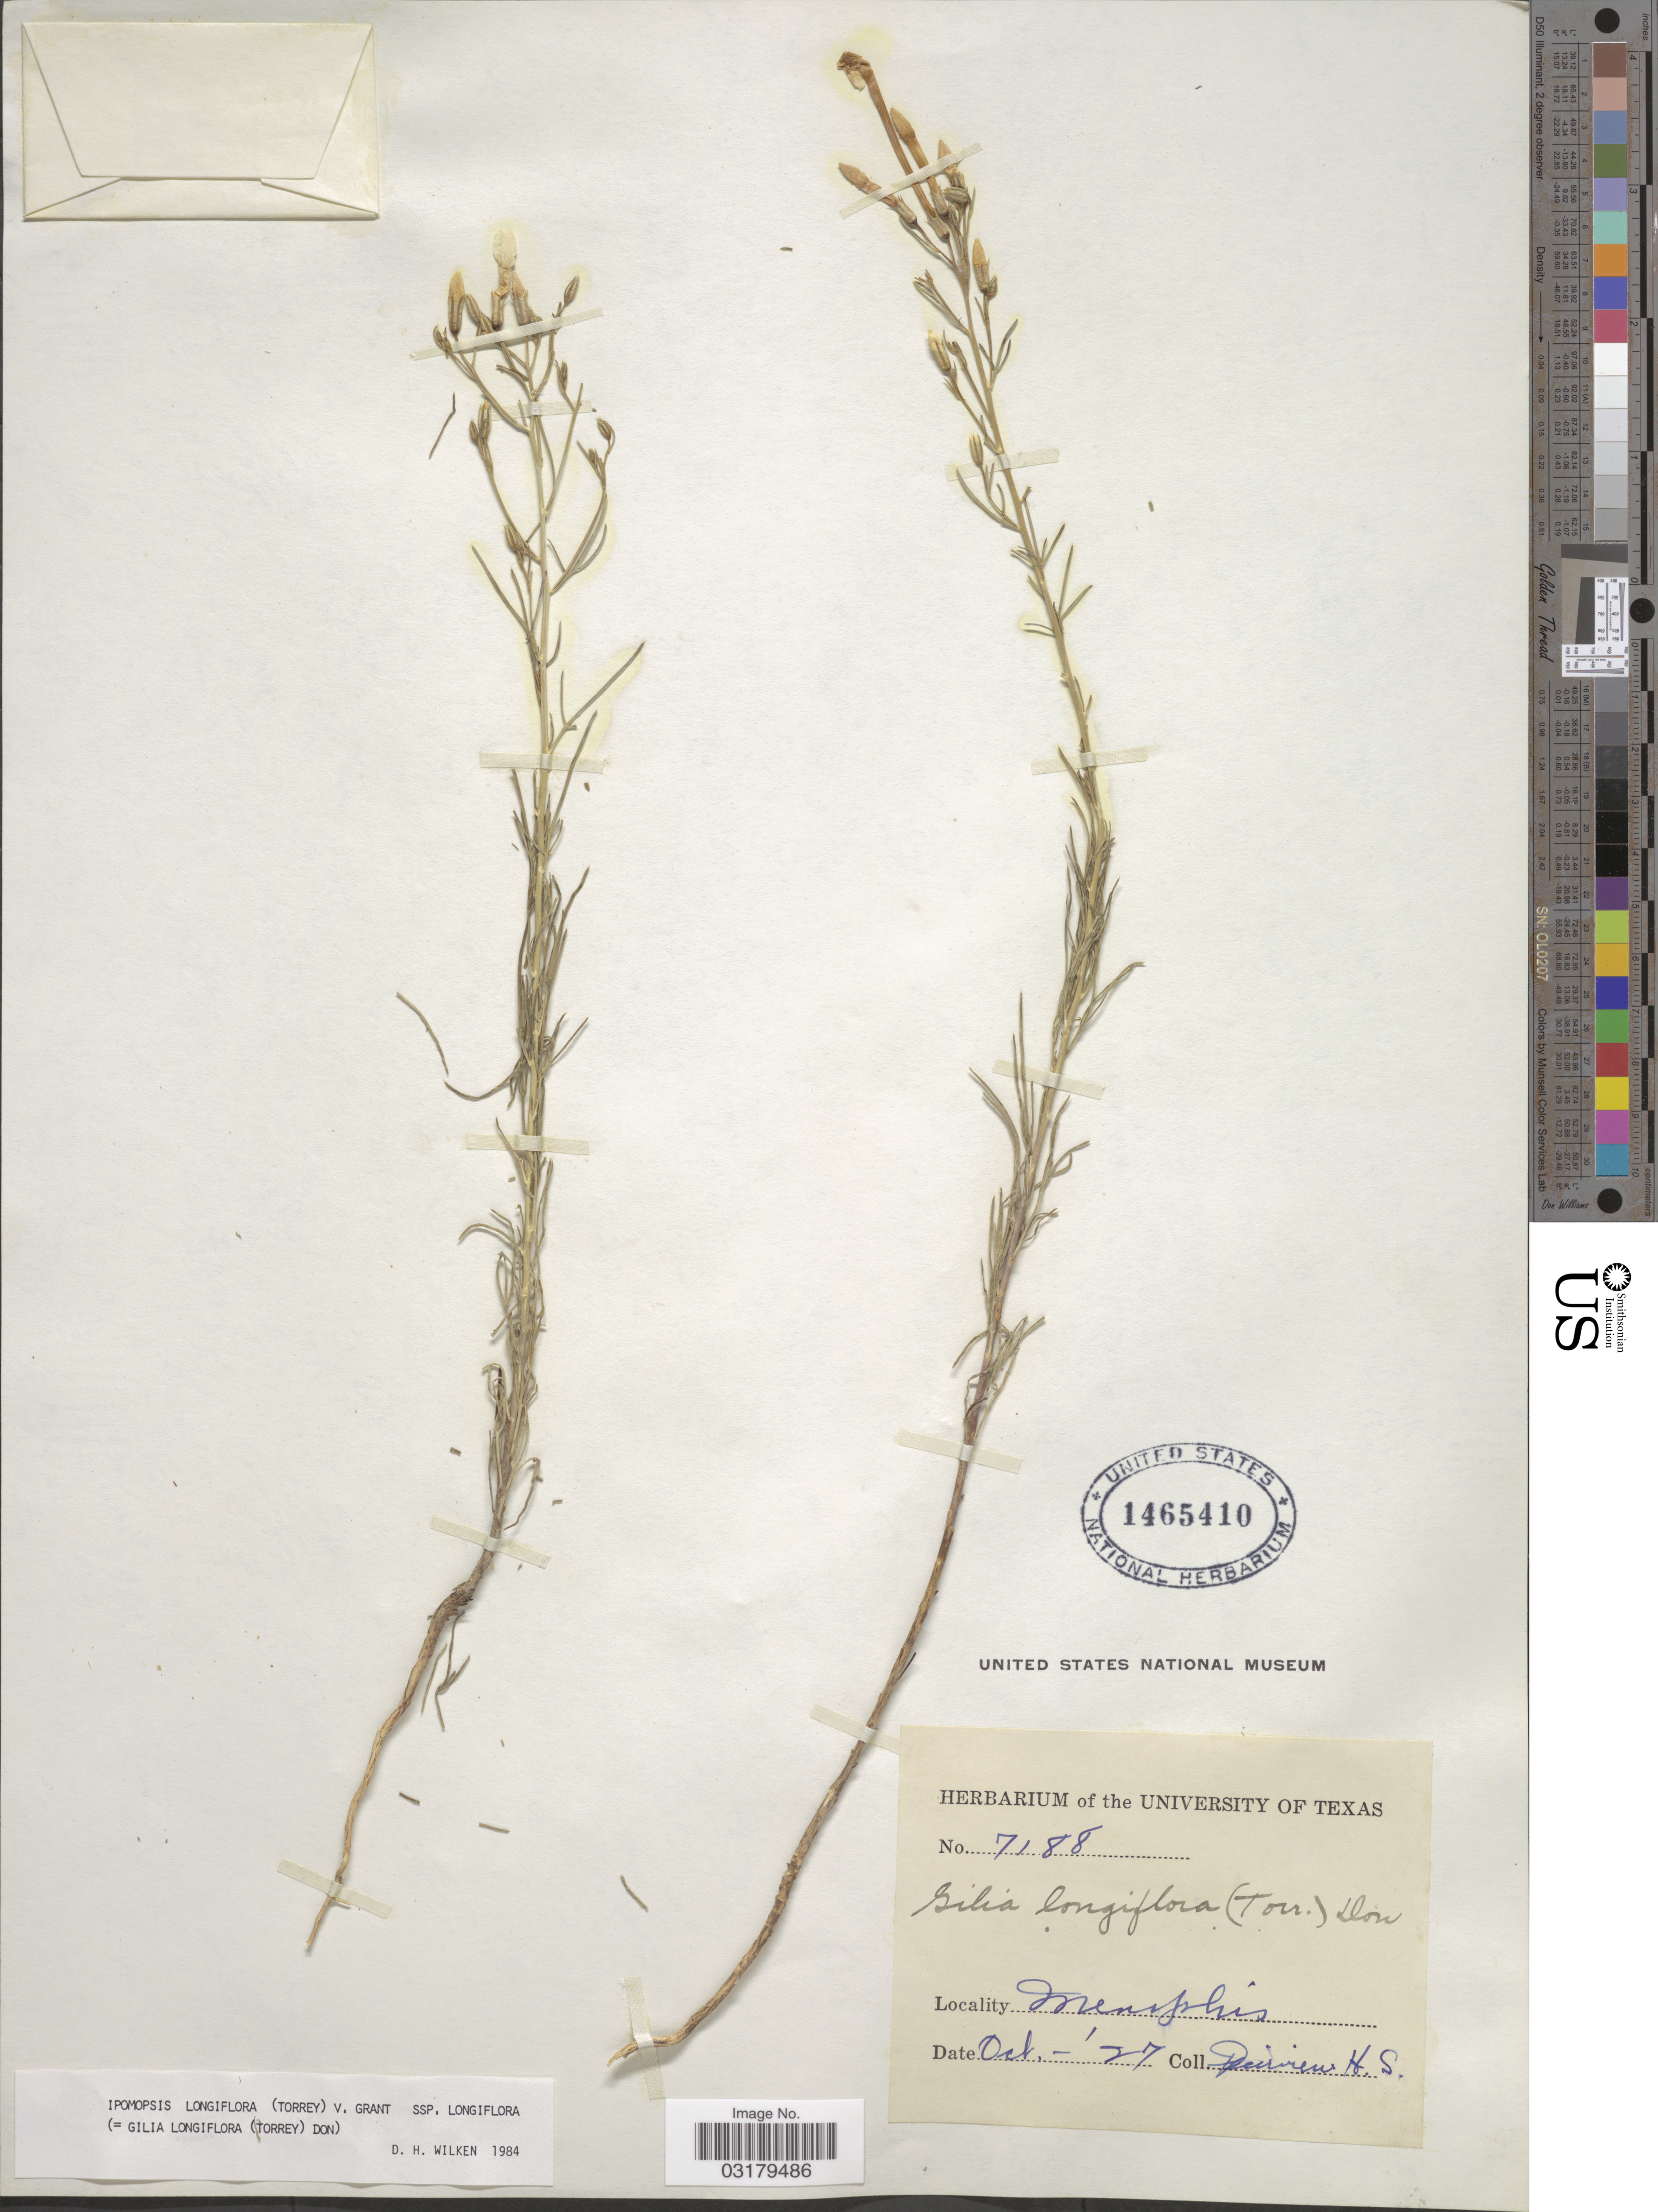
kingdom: Plantae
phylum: Tracheophyta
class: Magnoliopsida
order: Ericales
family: Polemoniaceae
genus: Ipomopsis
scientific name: Ipomopsis longiflora subsp. longiflora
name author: (Torr.) V.E. Grant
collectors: H. Fairview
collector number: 7188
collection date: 1927-10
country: United States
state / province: Texas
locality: Memphis.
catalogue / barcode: US 1465410